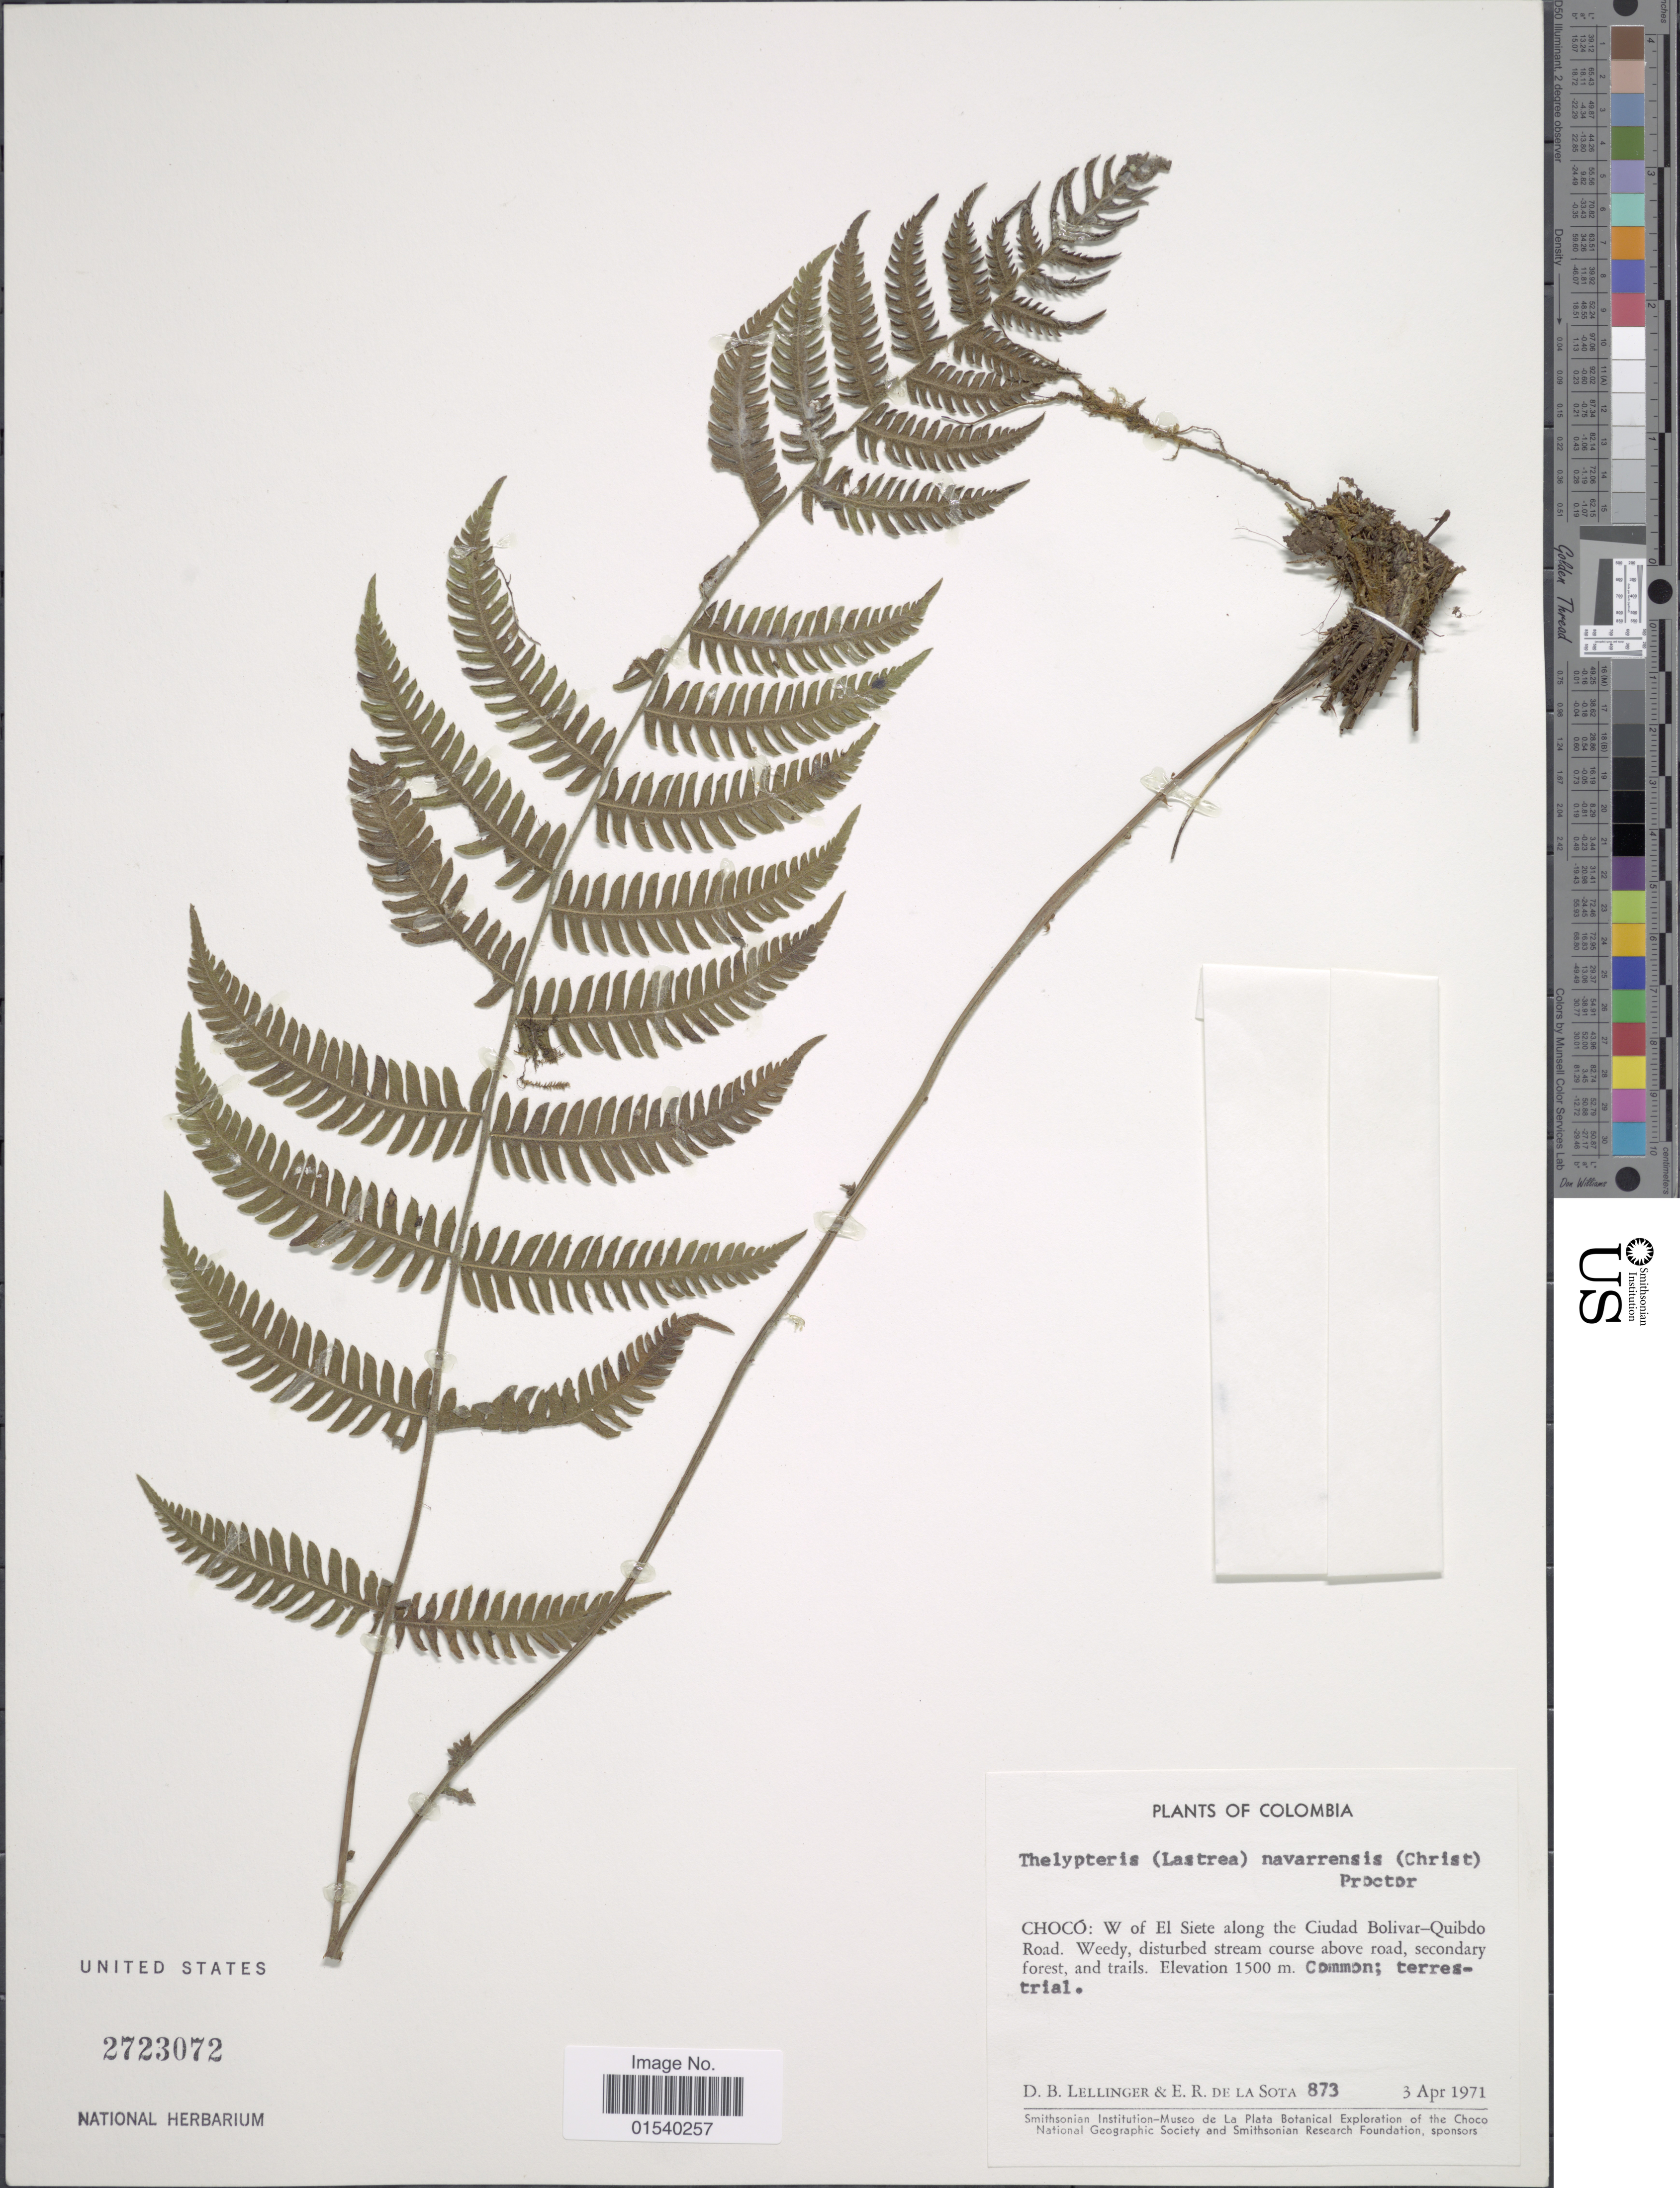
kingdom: Plantae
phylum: Tracheophyta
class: Polypodiopsida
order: Polypodiales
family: Thelypteridaceae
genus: Amauropelta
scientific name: Amauropelta oligocarpa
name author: (Humb. & Bonpl. ex Willd.) Pic. Serm.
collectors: D. B. Lellinger & E. R. de la Sota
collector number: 873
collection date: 1971-04-03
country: Colombia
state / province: Chocó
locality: W. of El Siete along the Ciudad Bolivar-Quibdo Road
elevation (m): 1500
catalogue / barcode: US 2723072